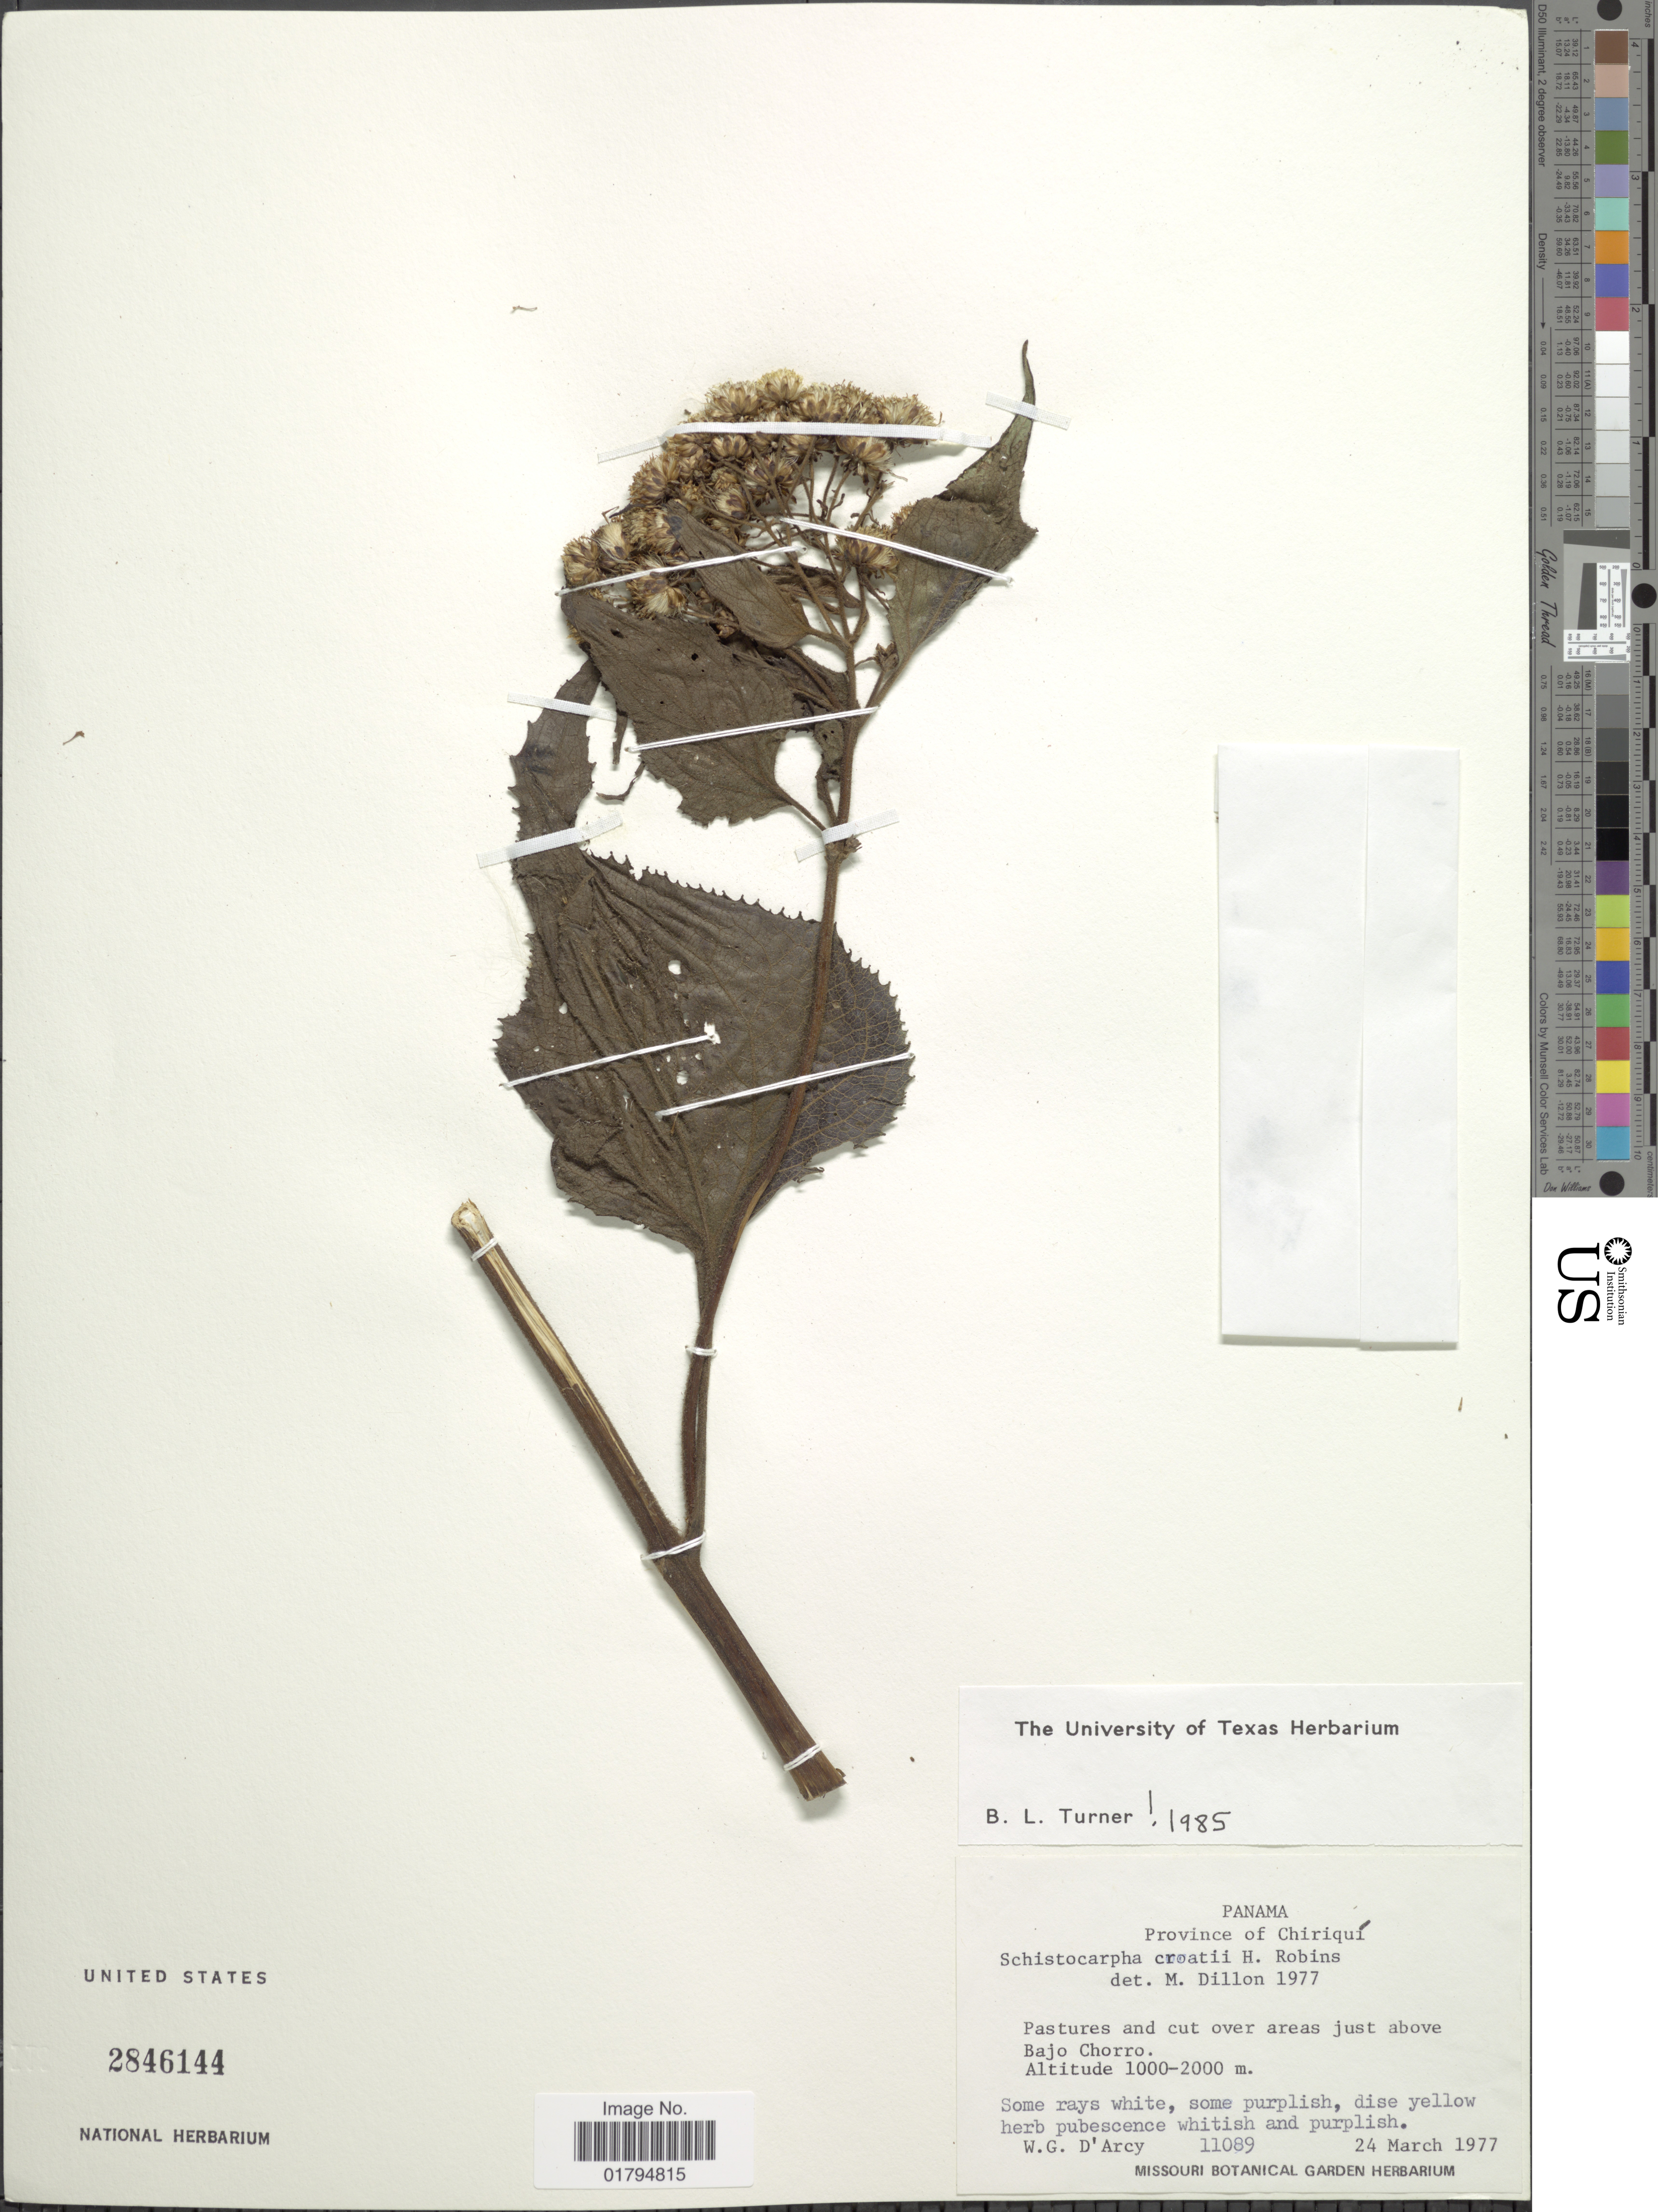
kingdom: Plantae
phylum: Tracheophyta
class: Magnoliopsida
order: Asterales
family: Asteraceae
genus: Schistocarpha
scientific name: Schistocarpha croatii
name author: H. Rob.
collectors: W. G. D'Arcy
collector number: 11089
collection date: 1977-03-24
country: Panama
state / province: Chiriqui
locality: Just above Bajo Chorro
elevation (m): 1000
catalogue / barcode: US 2846144